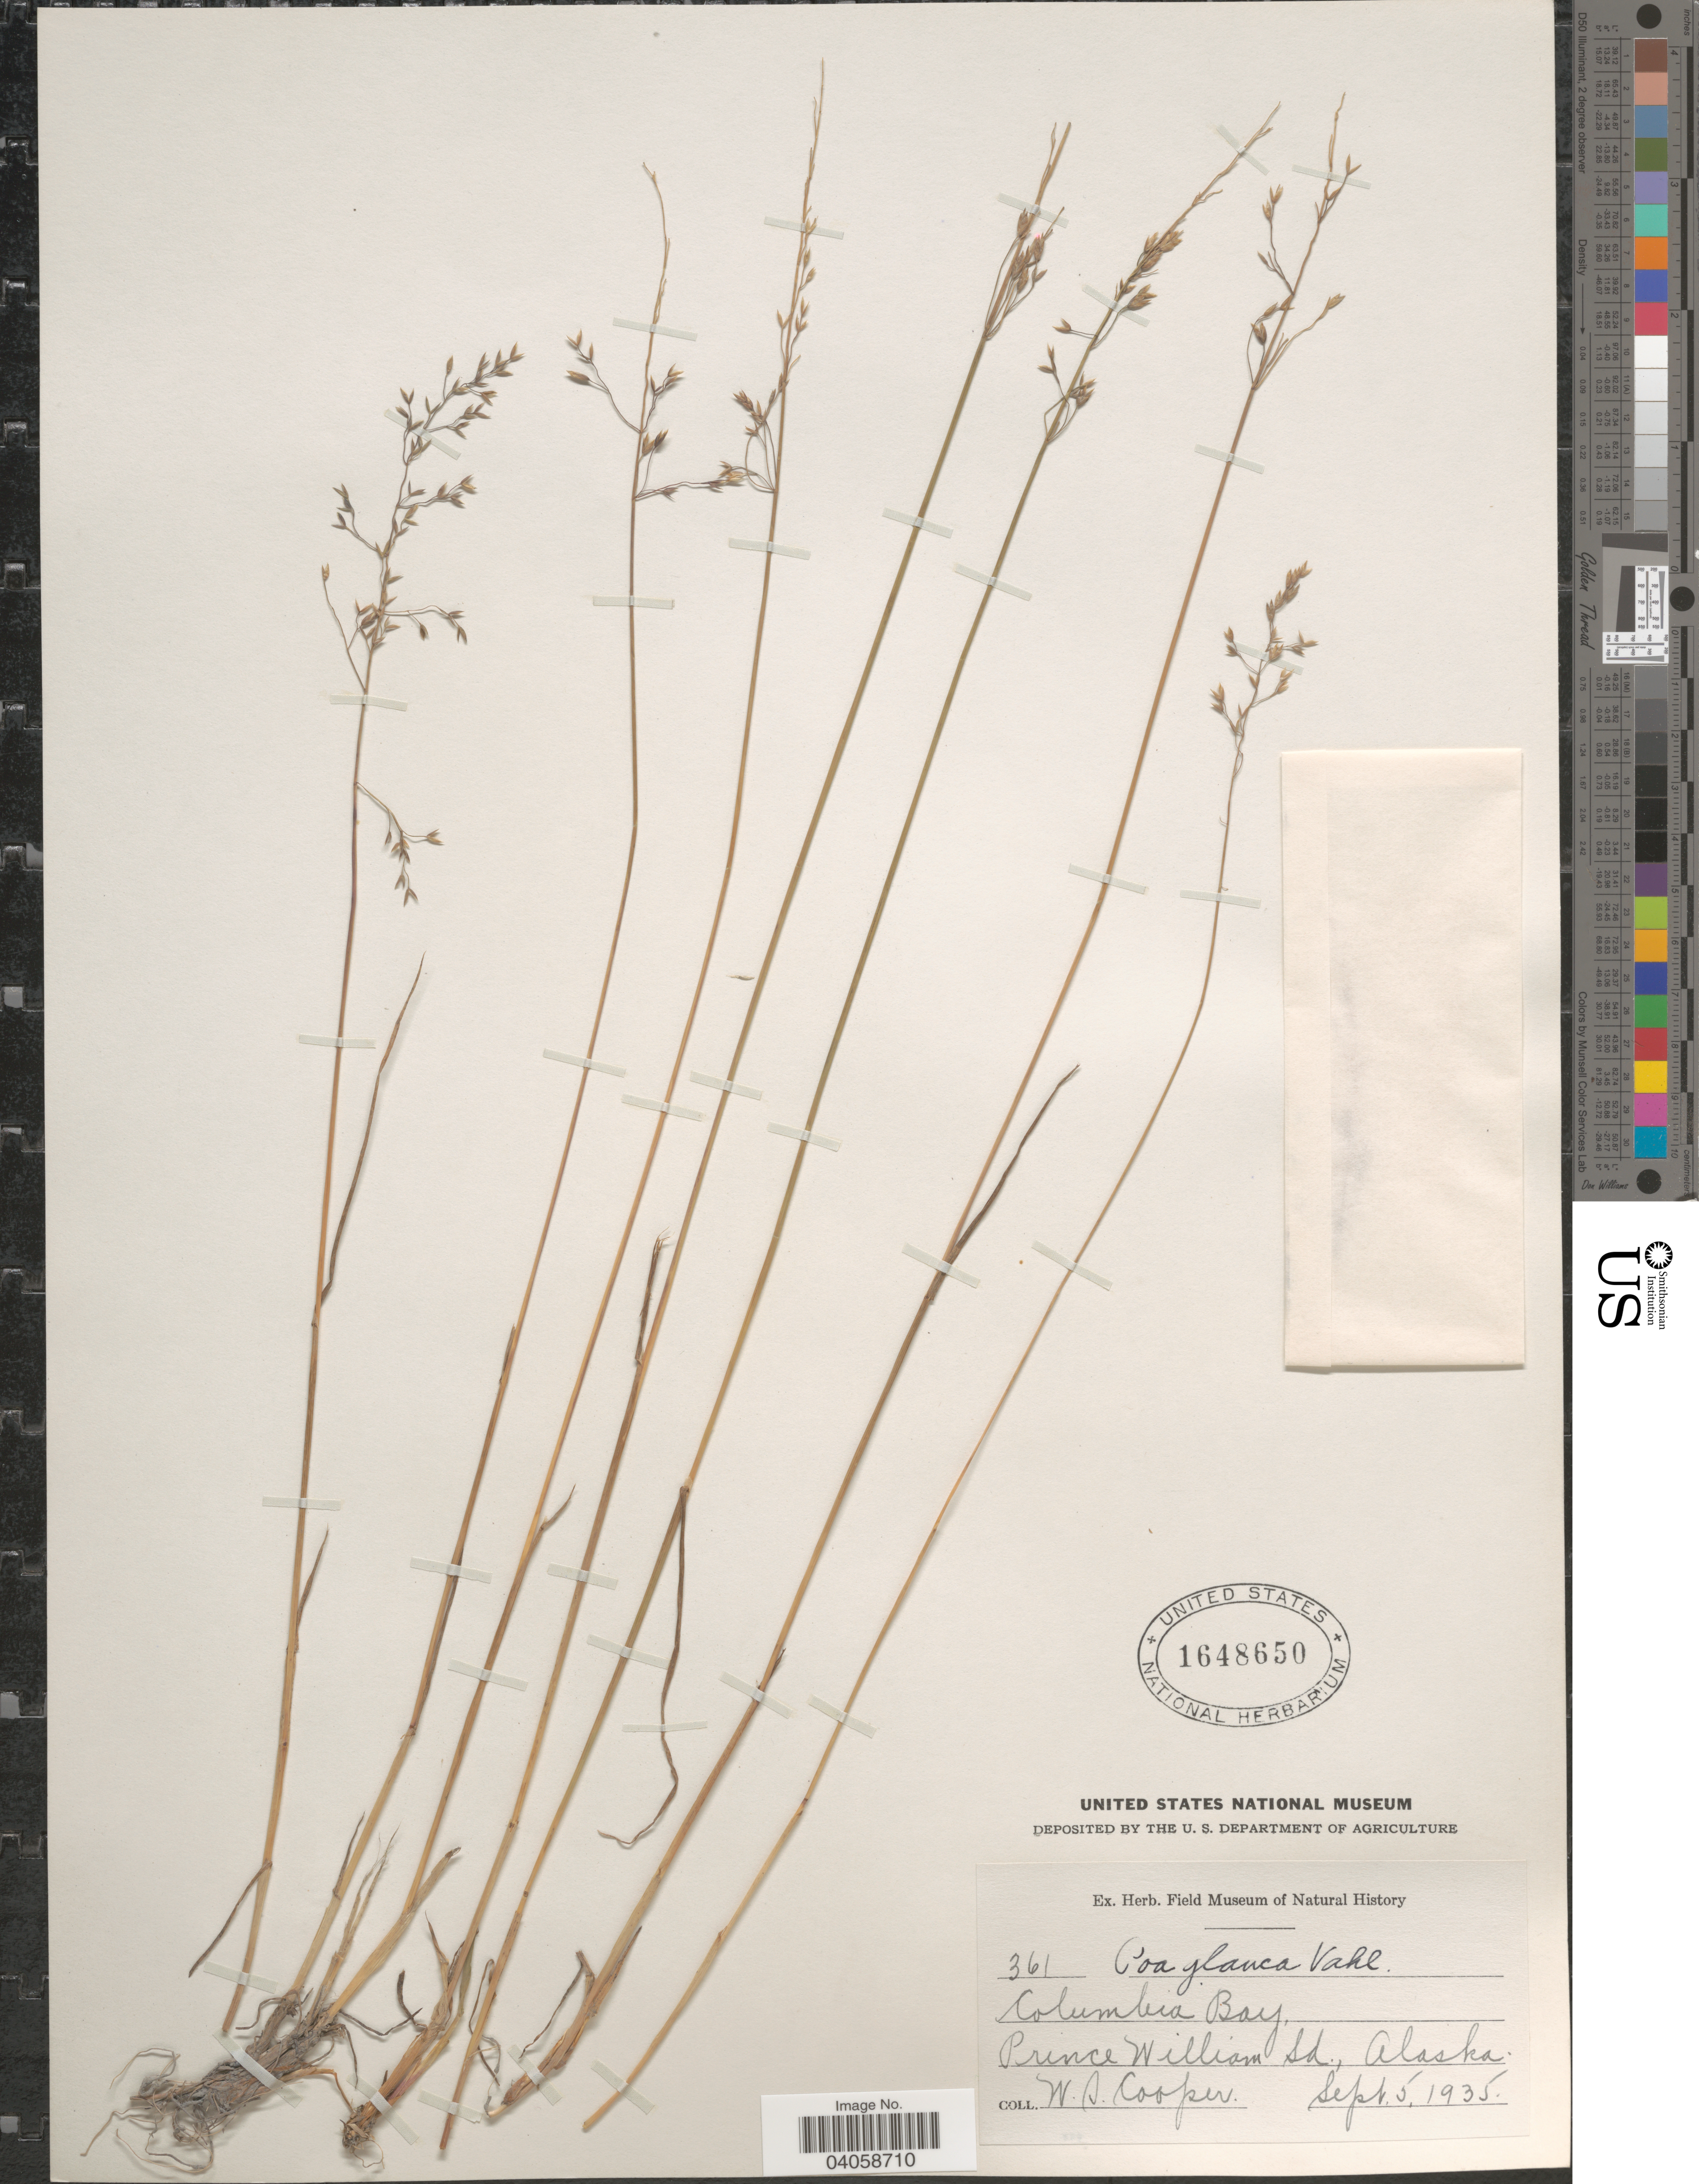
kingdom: Plantae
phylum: Tracheophyta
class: Liliopsida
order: Poales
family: Poaceae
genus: Poa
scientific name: Poa glauca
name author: Vahl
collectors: W. Cooper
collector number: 361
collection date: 1935-09-05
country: United States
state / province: Alaska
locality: Columbia Bay, Prince William Id.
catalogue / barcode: US 1648650